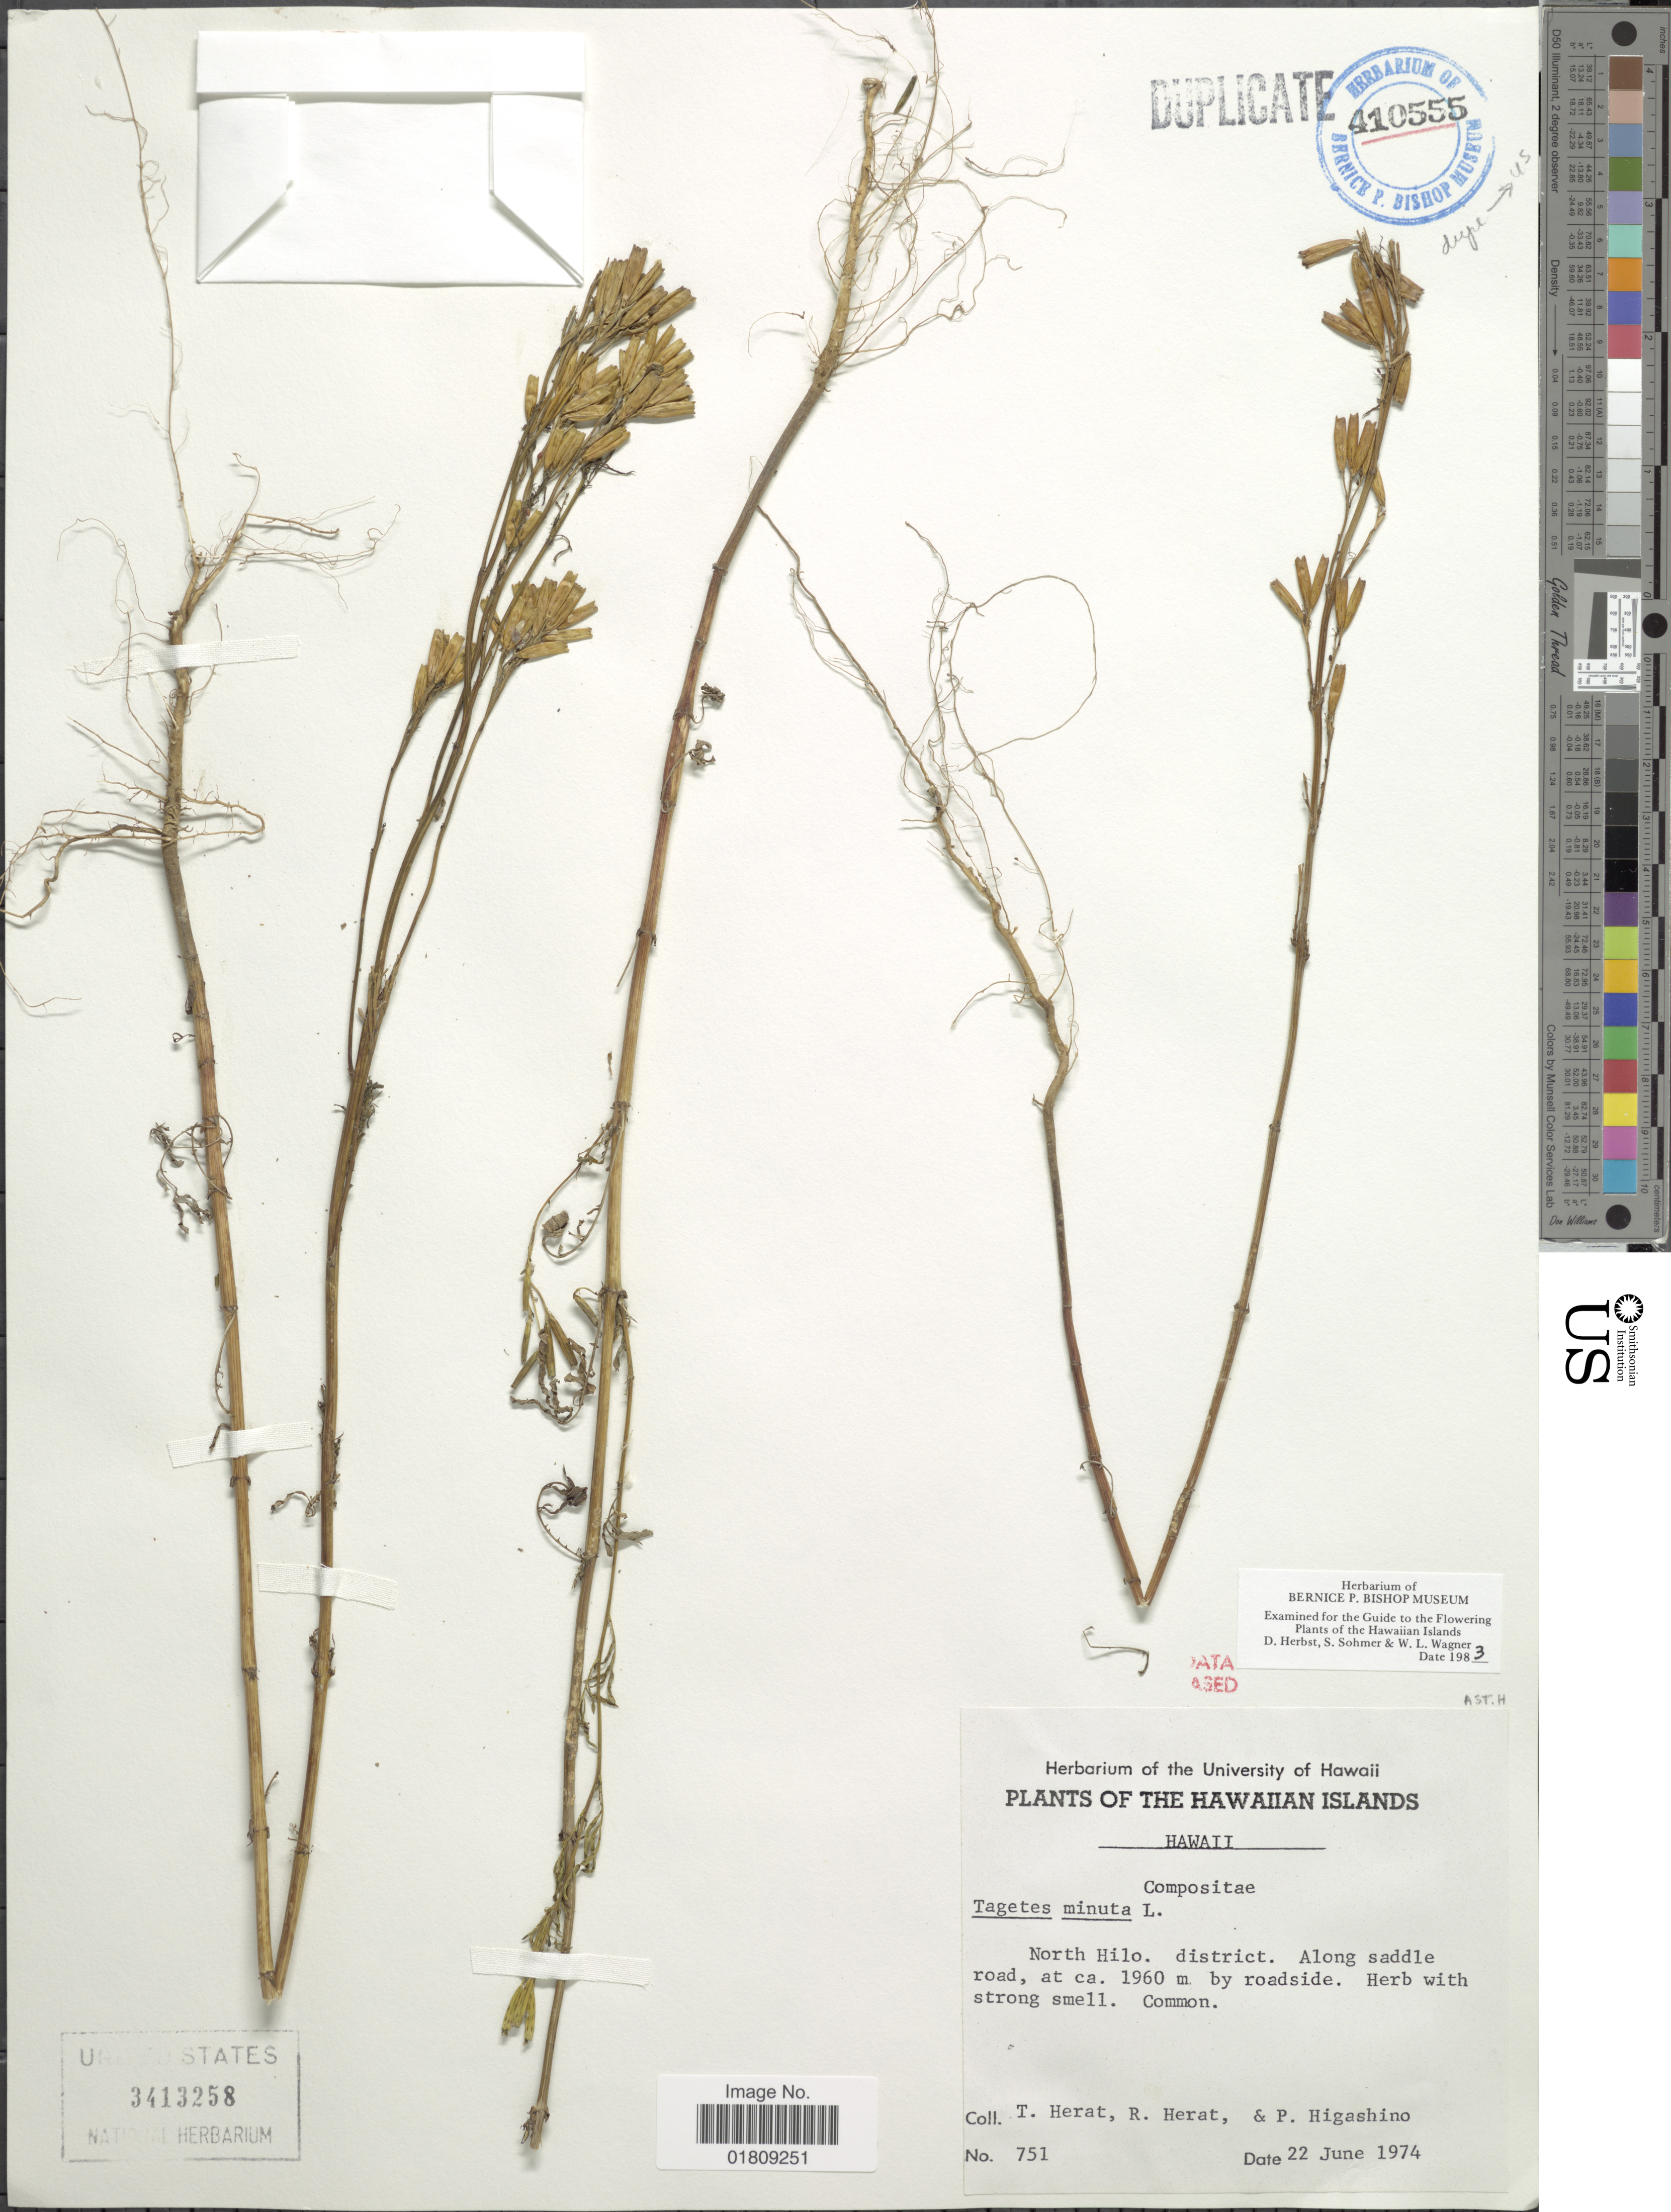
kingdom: Plantae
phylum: Tracheophyta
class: Magnoliopsida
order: Asterales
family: Asteraceae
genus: Tagetes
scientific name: Tagetes minuta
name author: L.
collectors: T. Herat, R. Herat & P. Higashino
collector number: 751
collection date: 1974-06-22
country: United States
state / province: Hawaii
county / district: Hawaii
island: Hawaii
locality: North Hilo District, along Saddle Road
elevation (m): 1960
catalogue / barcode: US 3413258